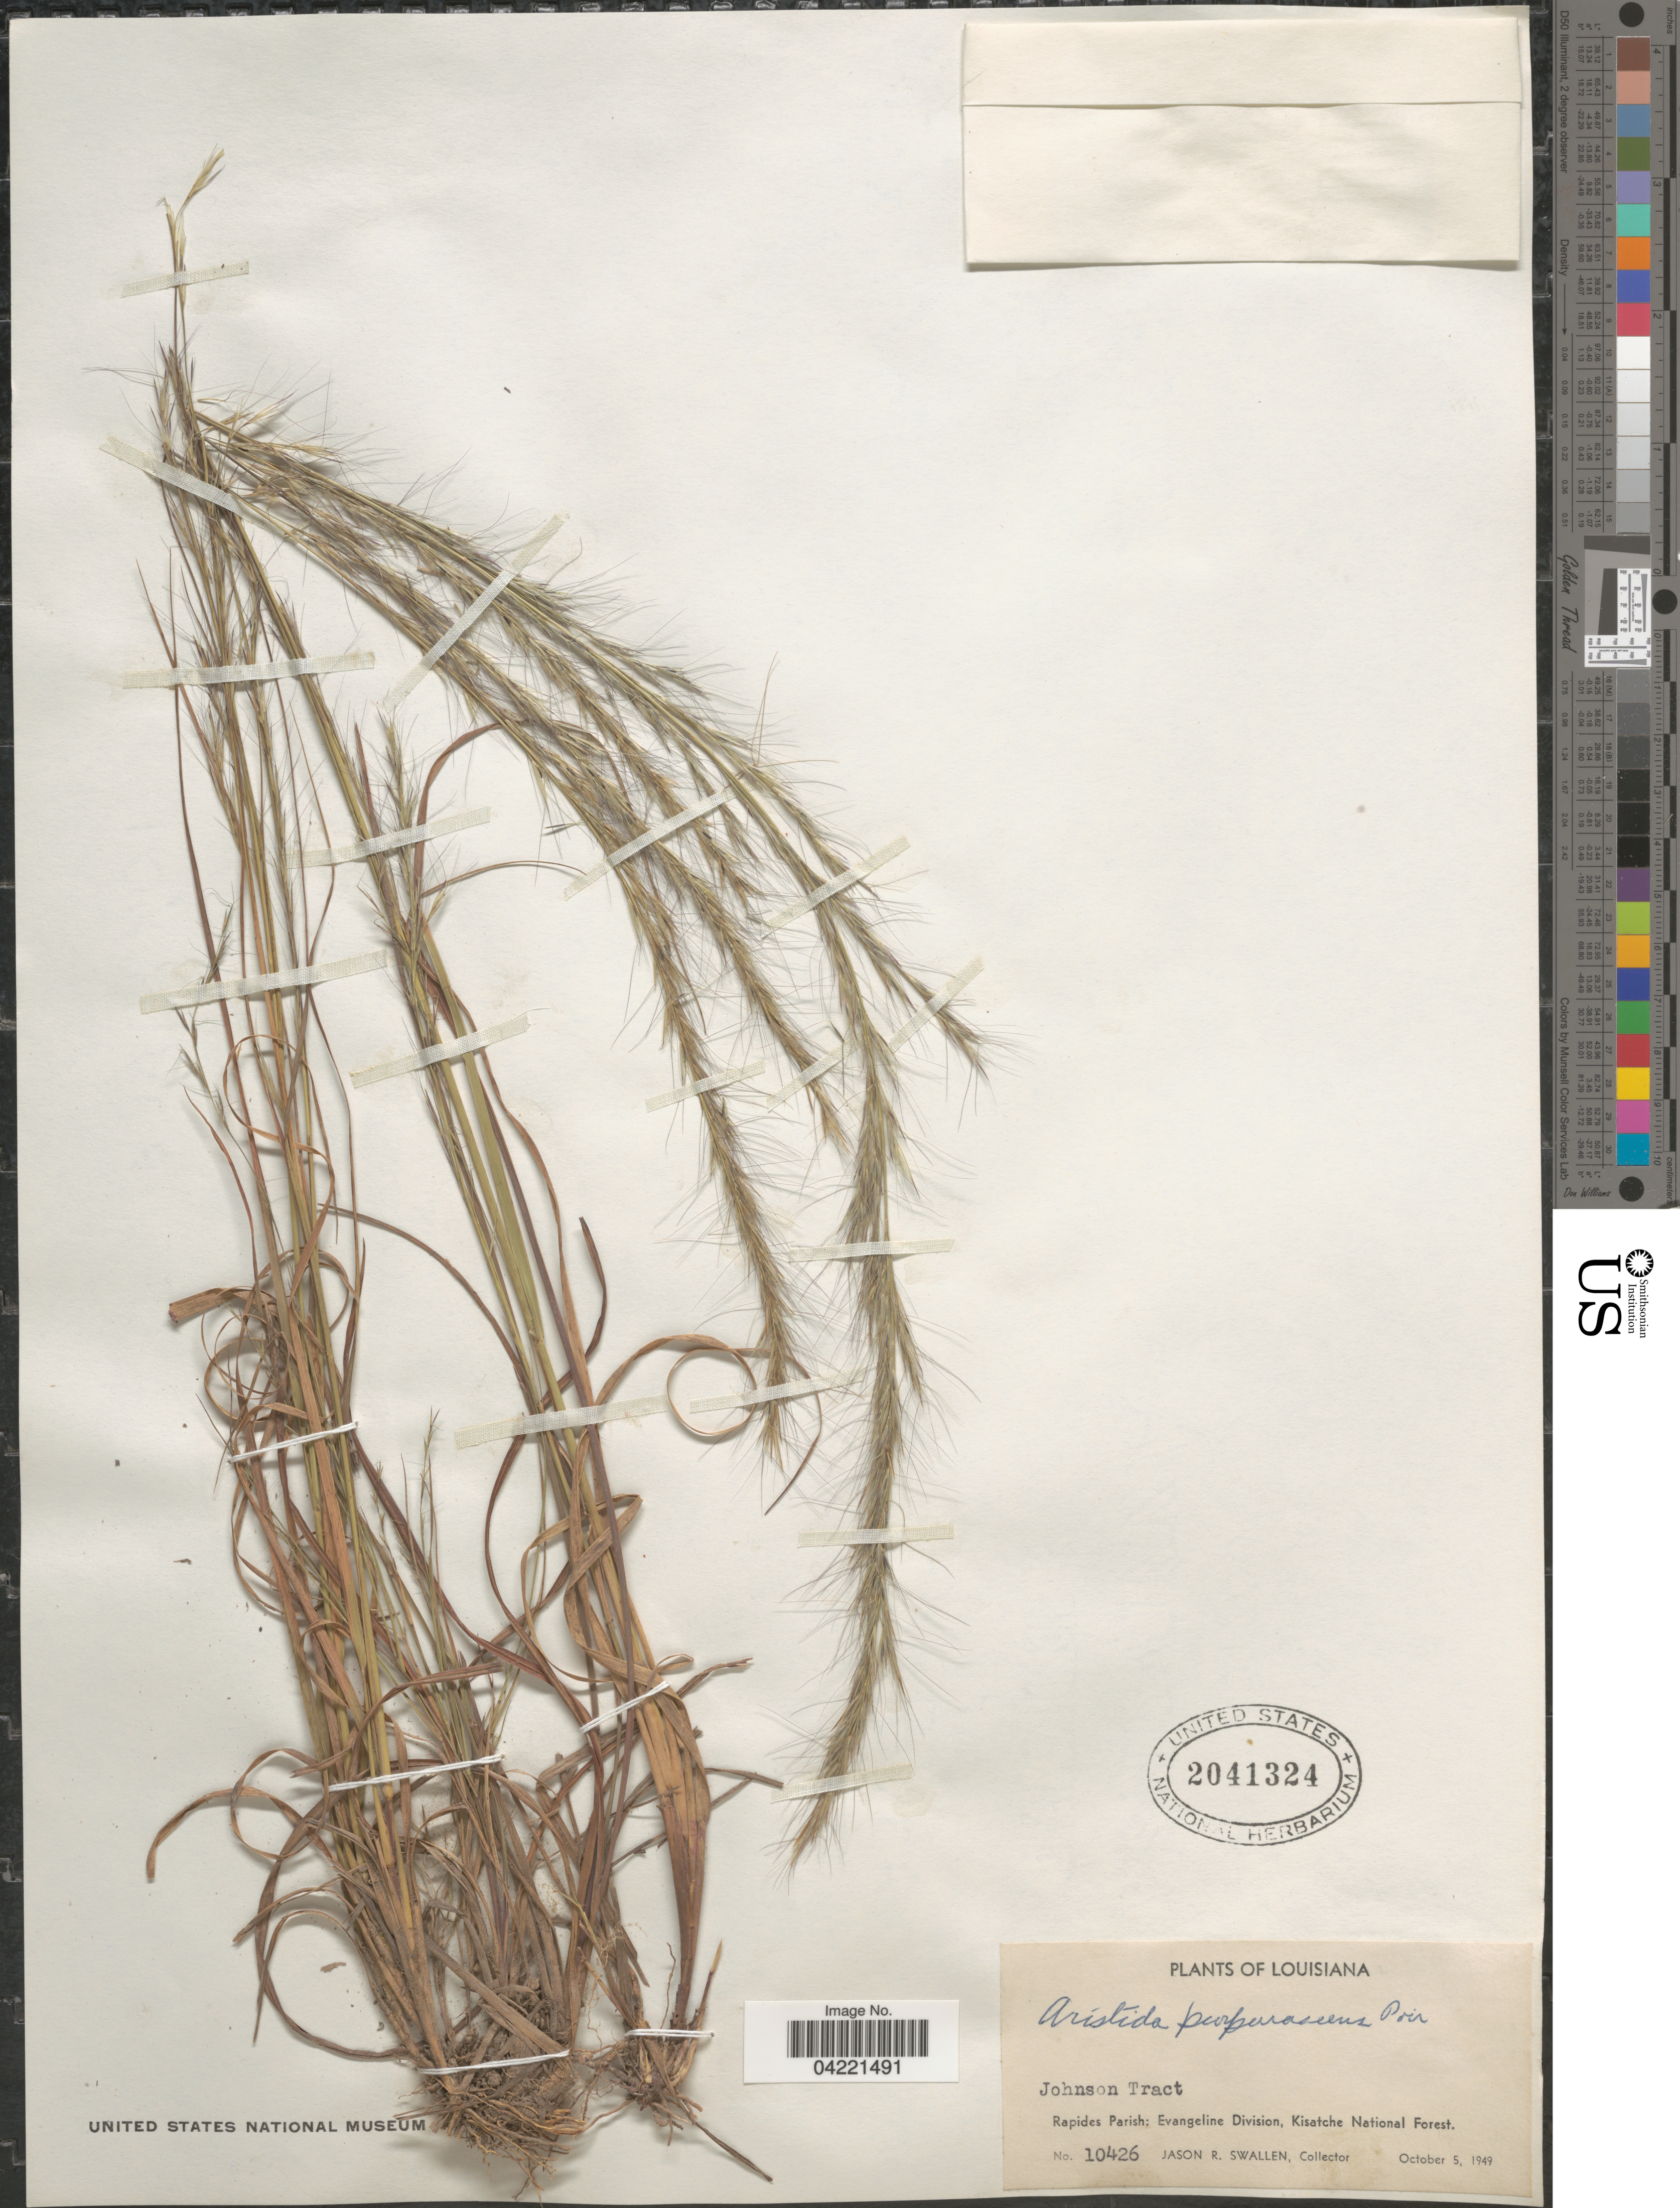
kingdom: Plantae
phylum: Tracheophyta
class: Liliopsida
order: Poales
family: Poaceae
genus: Aristida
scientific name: Aristida purpurascens var. purpurescens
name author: Poir.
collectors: J. R. Swallen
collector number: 10426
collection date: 1949-10-05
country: United States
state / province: Louisiana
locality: Johnson Tract. Rapides Parish: Evangeline Division, Kisatche National Forest.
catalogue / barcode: US 2041324